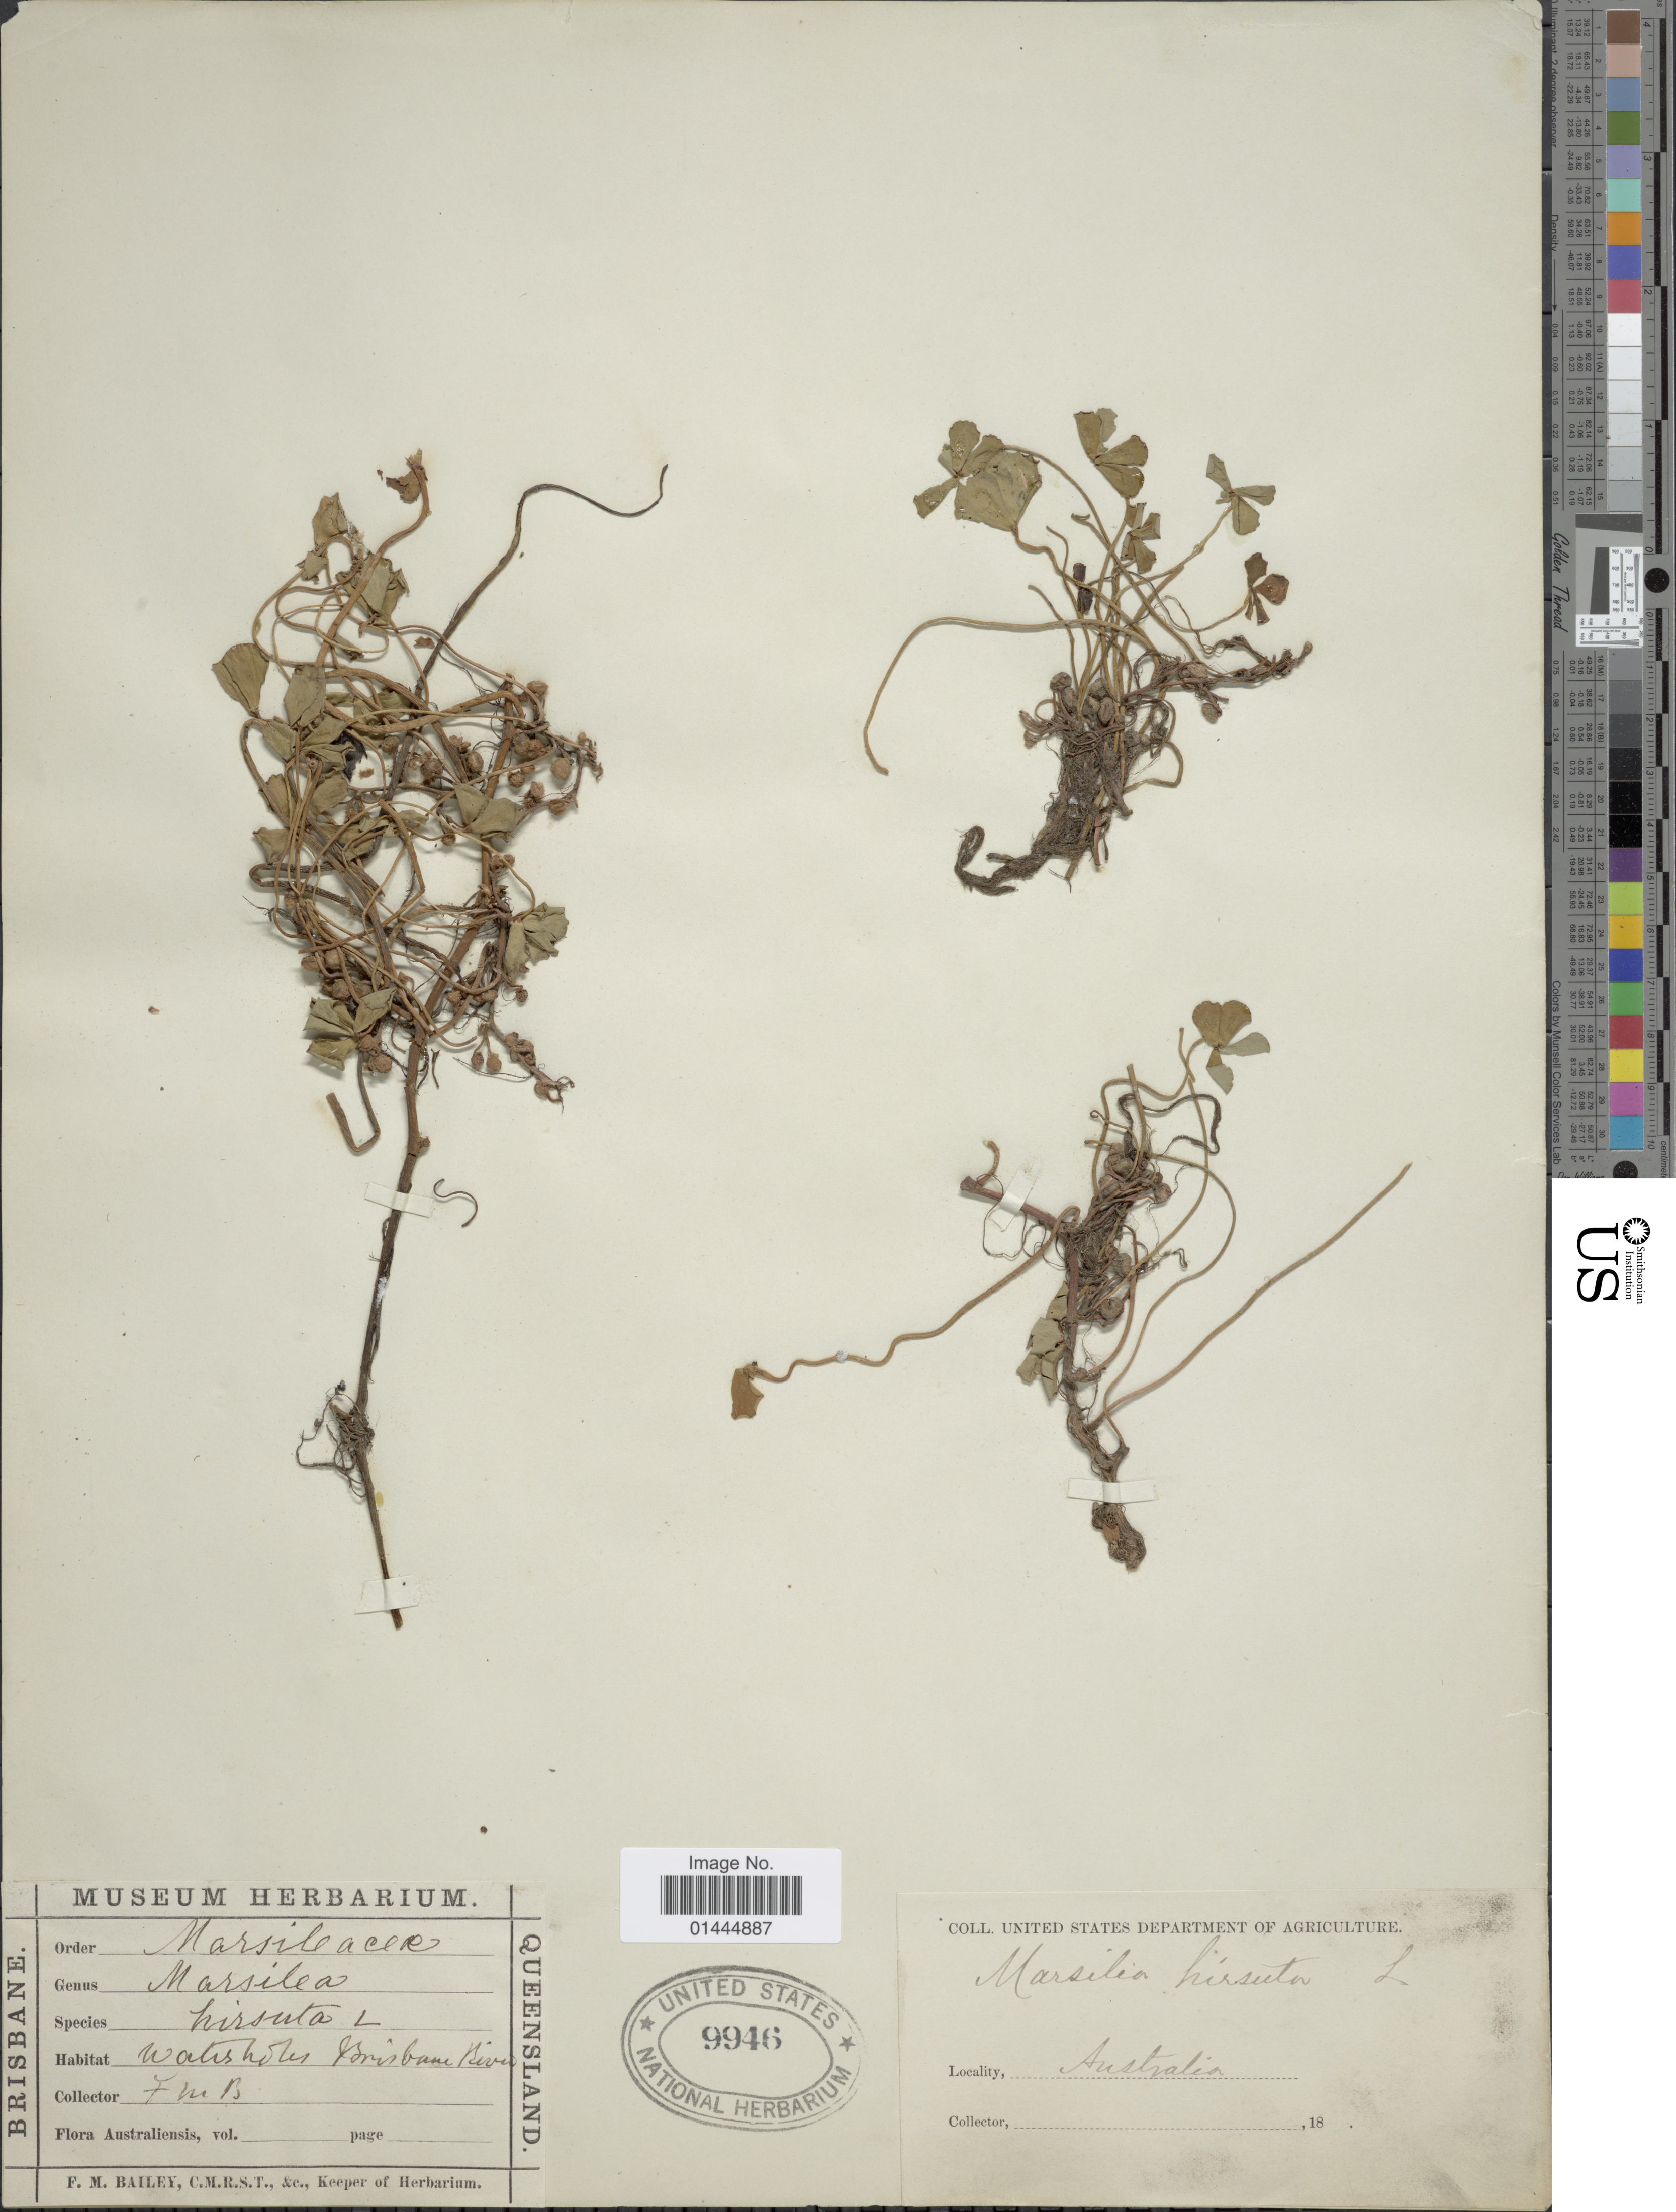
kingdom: Plantae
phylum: Tracheophyta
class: Polypodiopsida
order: Salviniales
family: Marsileaceae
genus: Marsilea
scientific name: Marsilea hirsuta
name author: R. Br.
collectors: F. M. Bailey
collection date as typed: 18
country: Australia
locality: Waterholes Brisbane River.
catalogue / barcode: US 9946